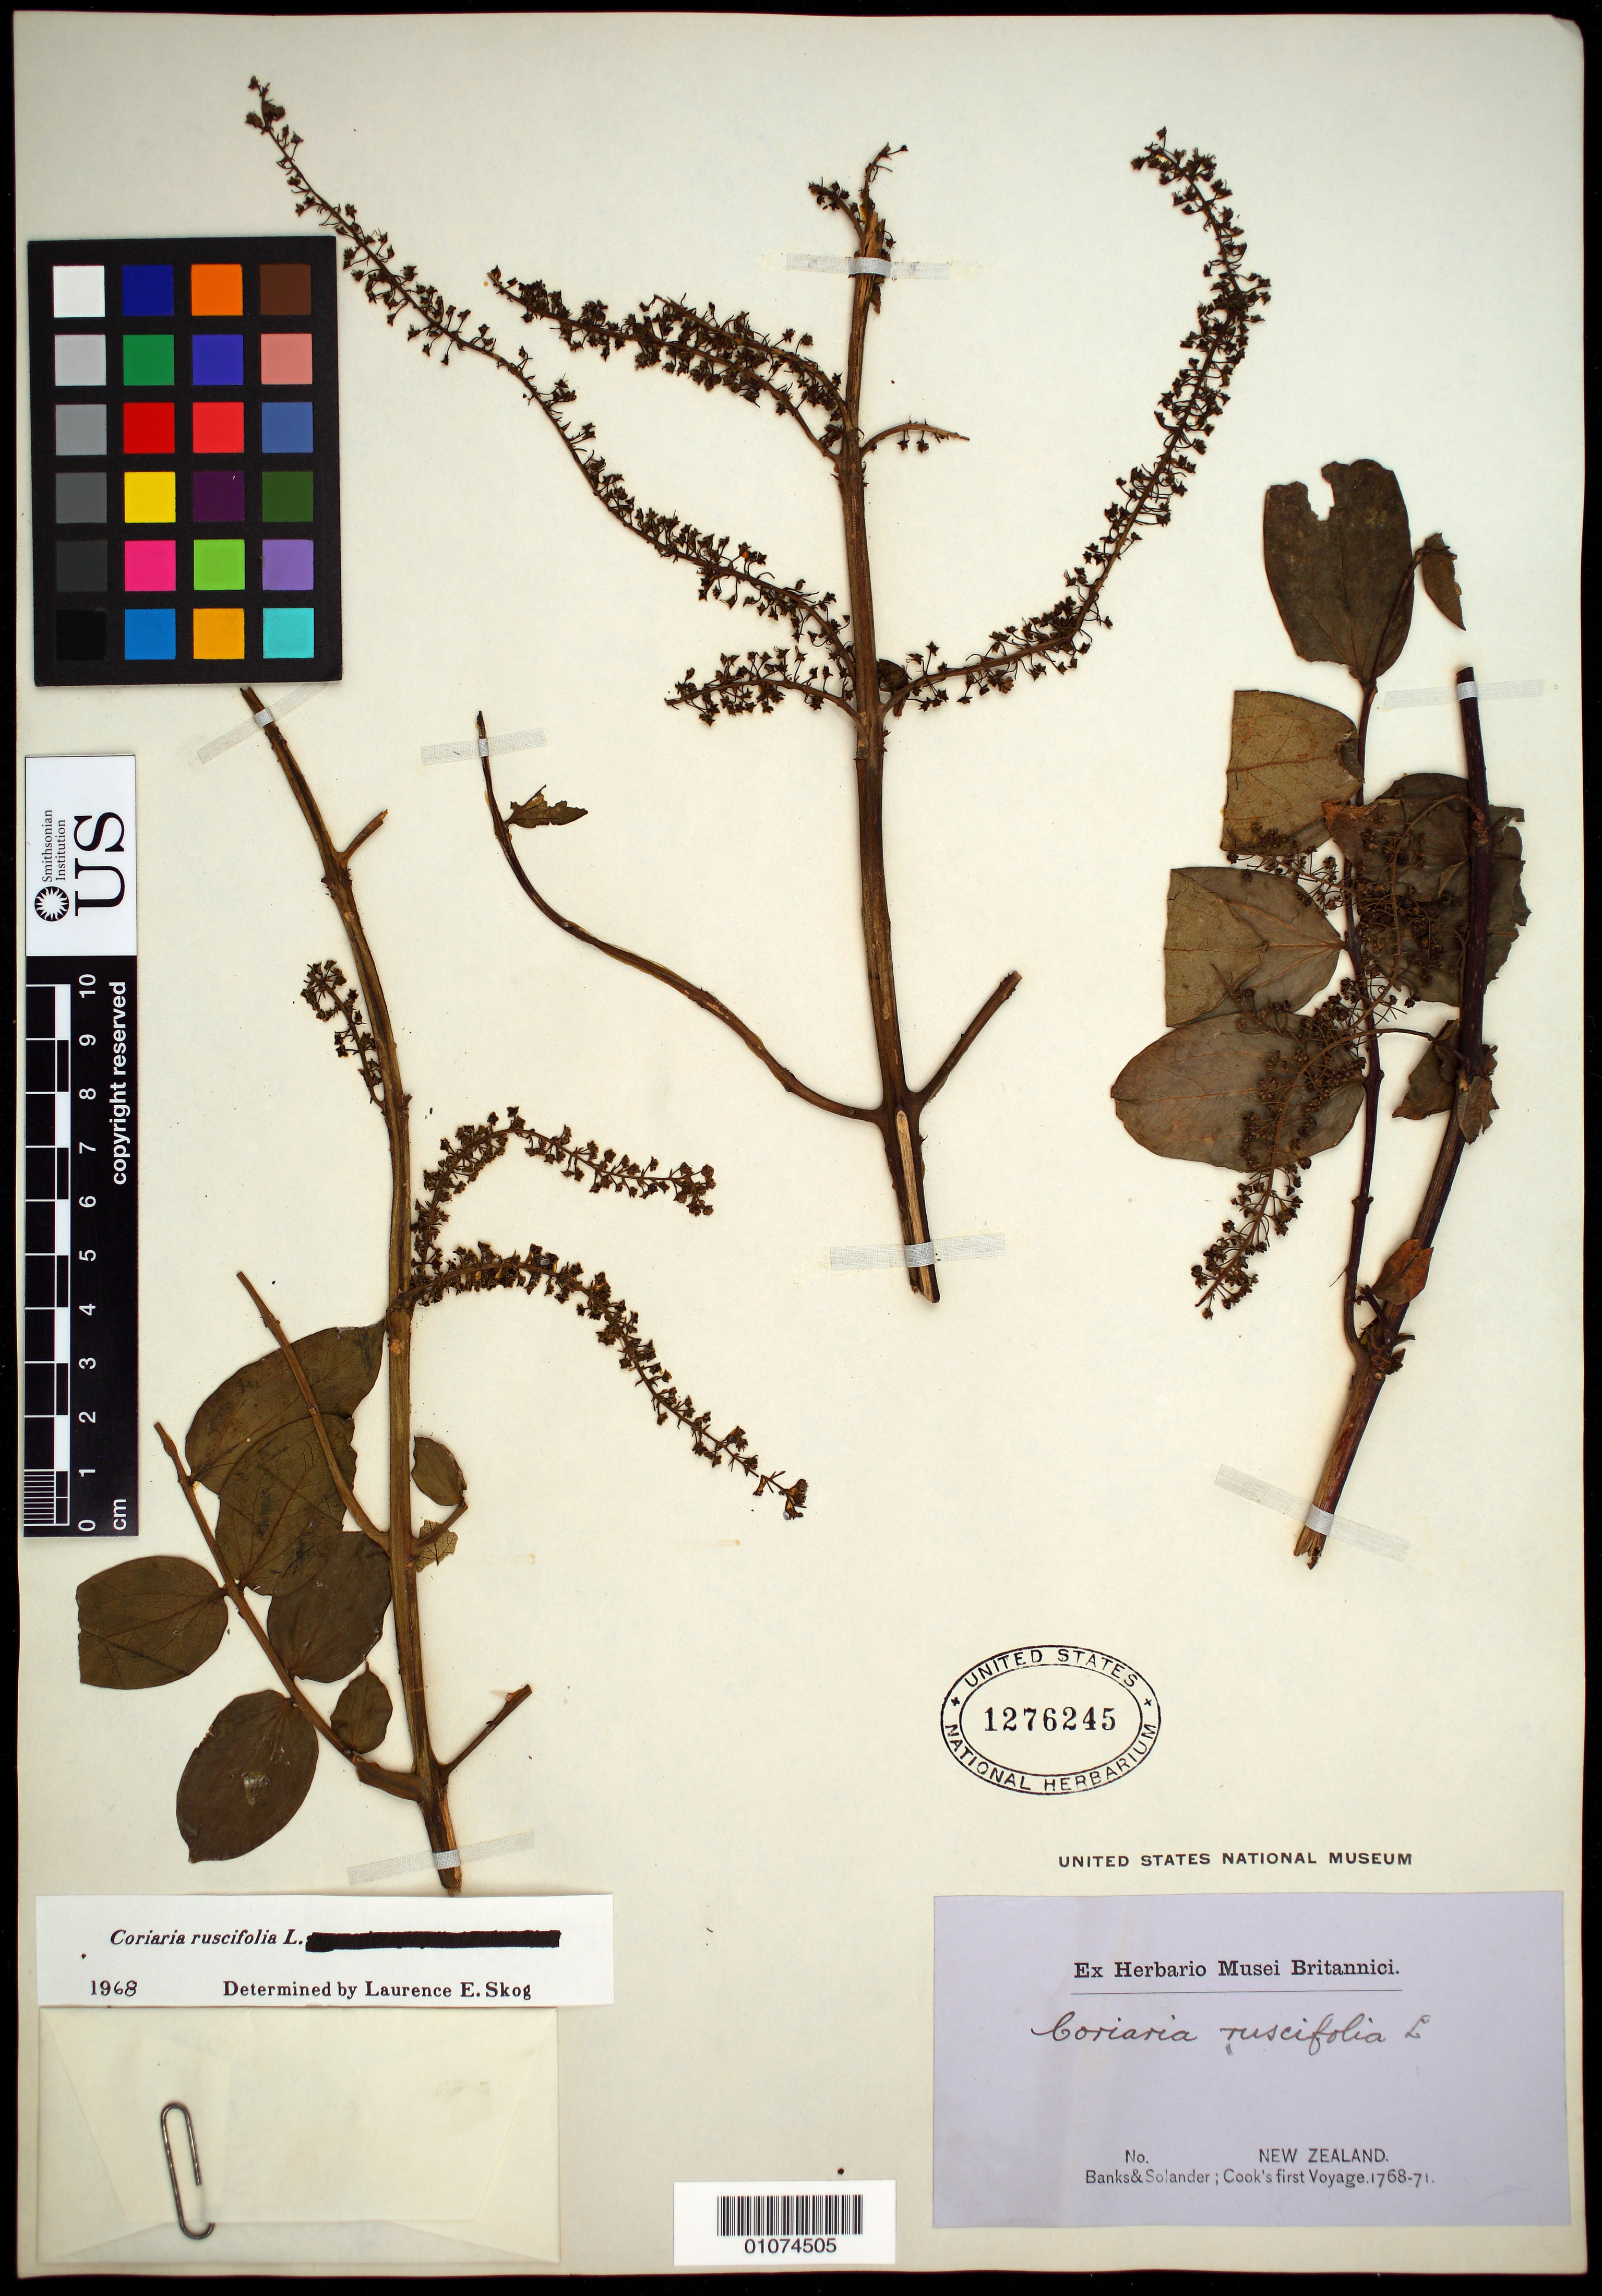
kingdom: Plantae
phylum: Tracheophyta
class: Magnoliopsida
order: Cucurbitales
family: Coriariaceae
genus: Coriaria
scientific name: Coriaria ruscifolia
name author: L.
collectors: J. Banks & D. C. Solander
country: New Zealand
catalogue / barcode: US 1276245